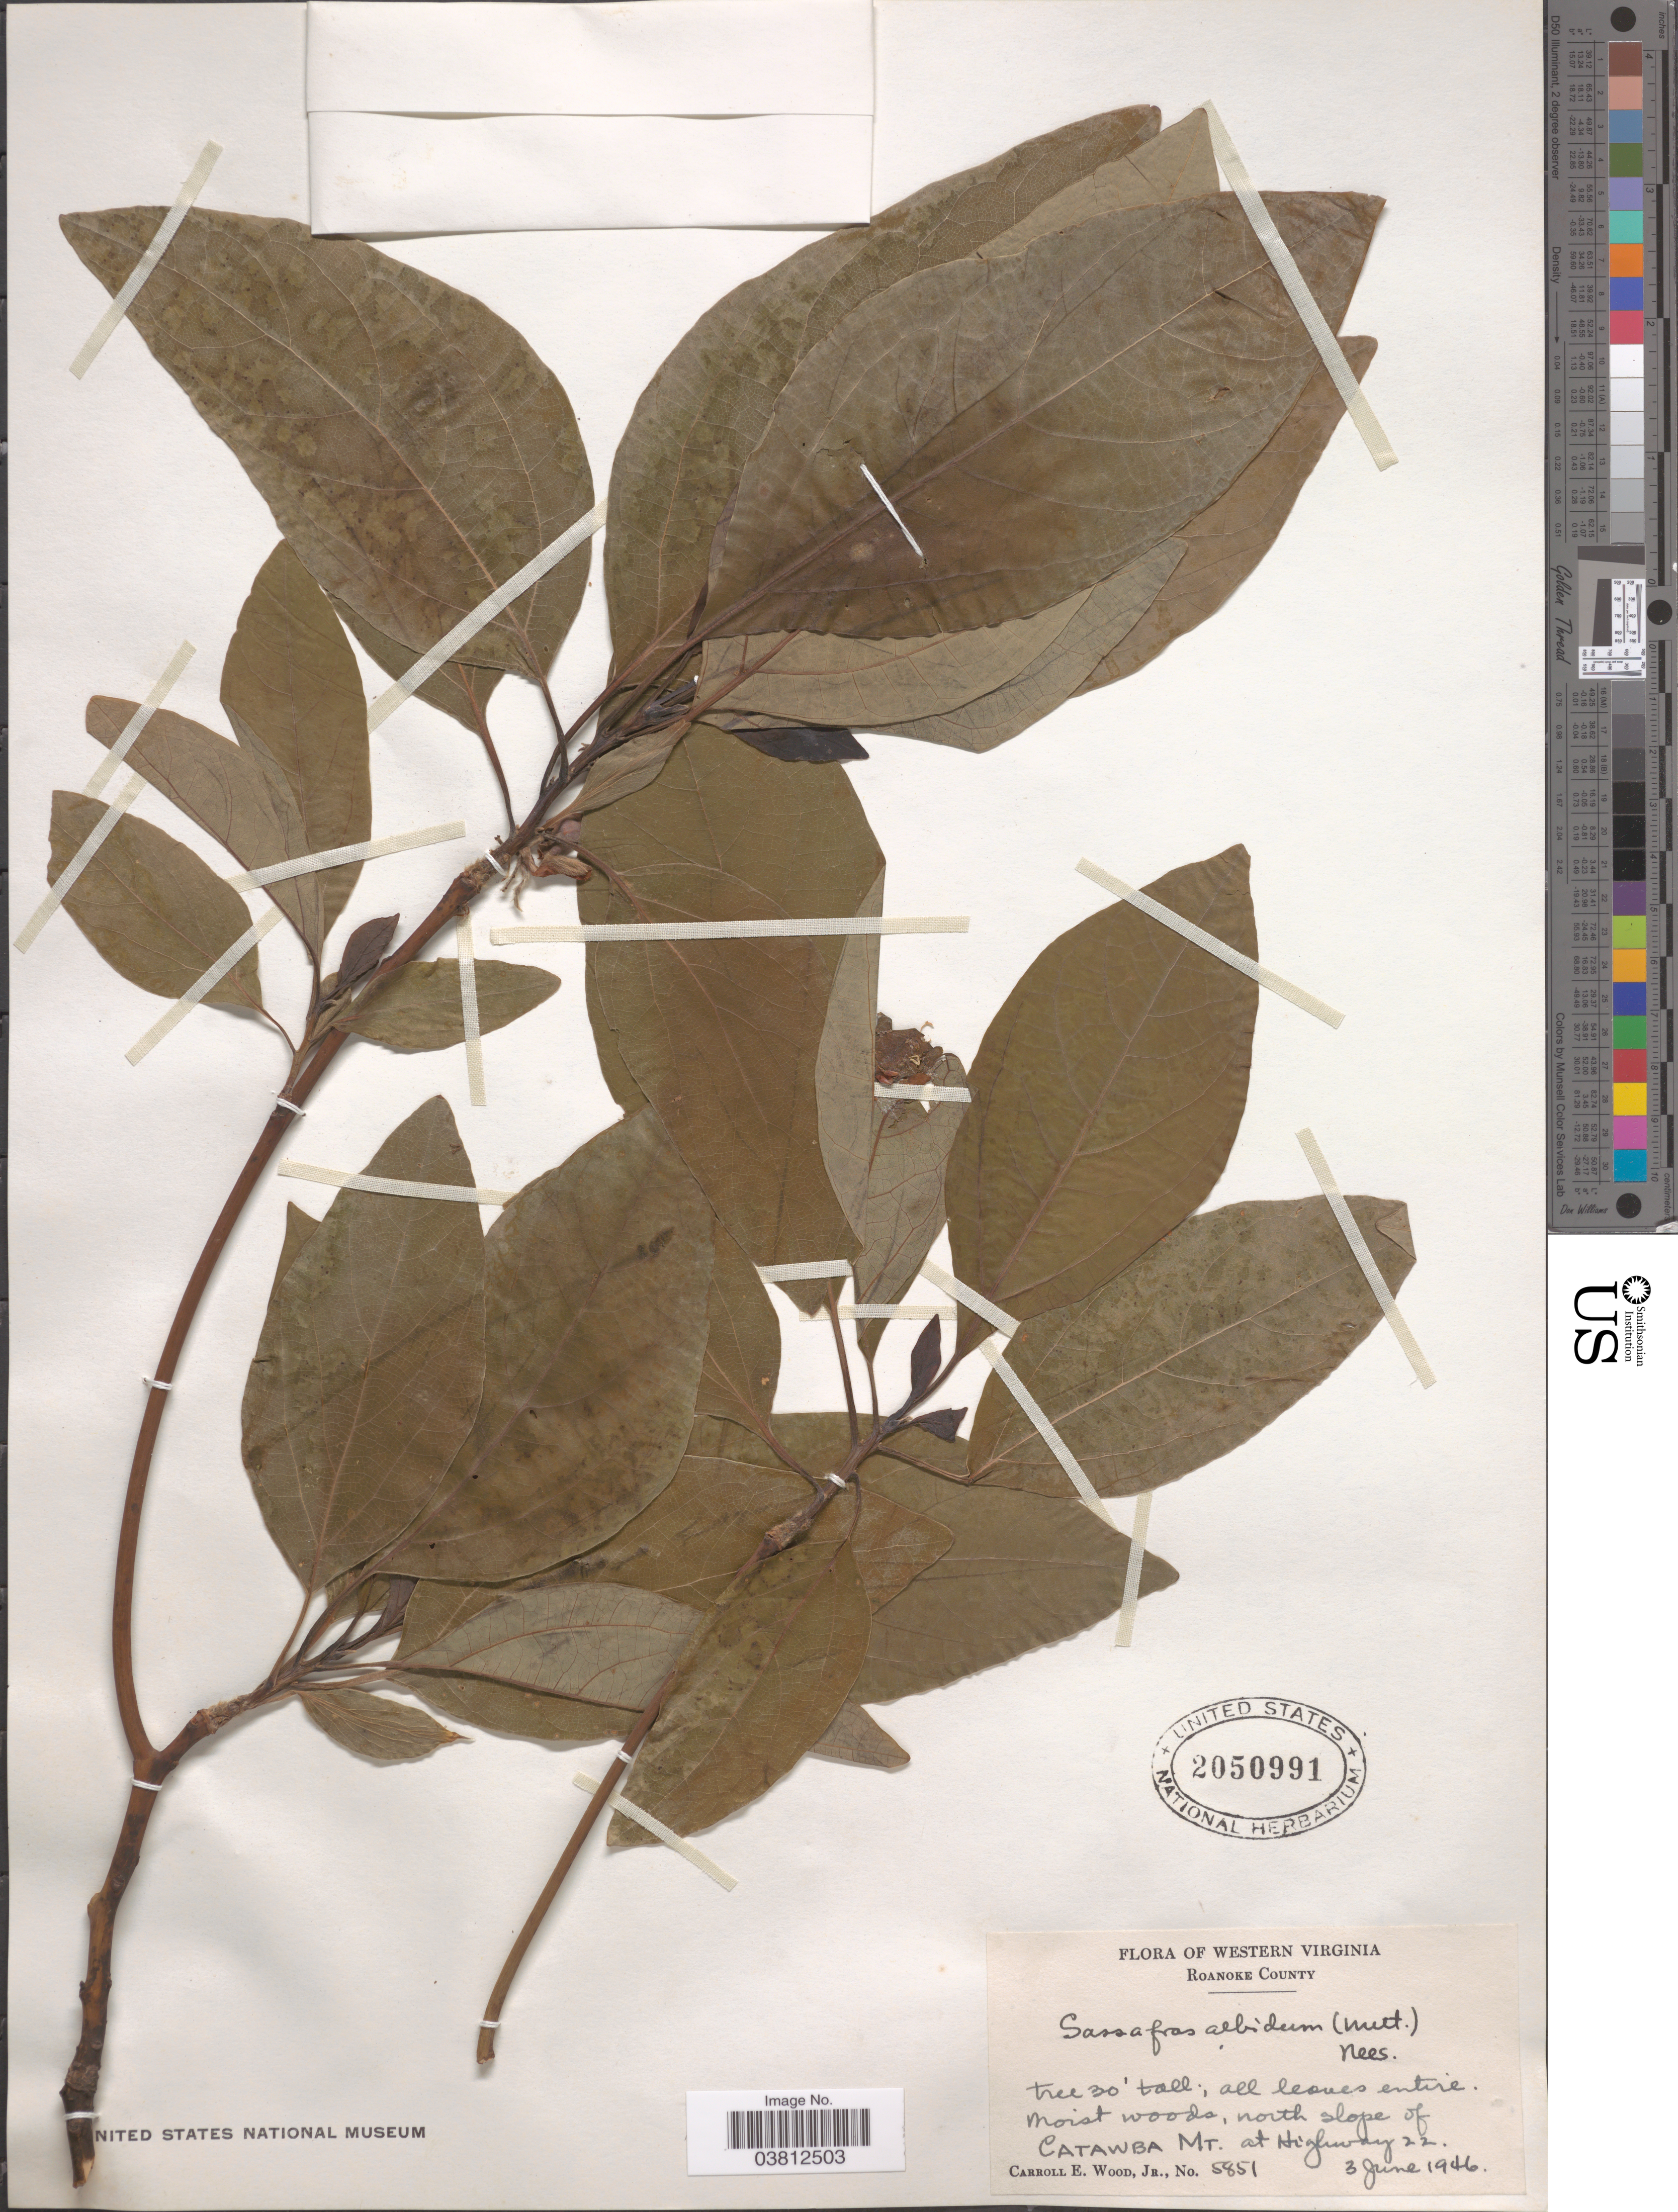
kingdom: Plantae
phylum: Tracheophyta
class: Magnoliopsida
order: Laurales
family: Lauraceae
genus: Sassafras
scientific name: Sassafras albidum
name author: (Nutt.) Nees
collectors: C. Wood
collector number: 5851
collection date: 1946-06-03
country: United States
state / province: Virginia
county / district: Roanoke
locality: Western Virginia. Roanoke County. North slope of Catawba Mt. At Highway 22.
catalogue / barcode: US 2050991